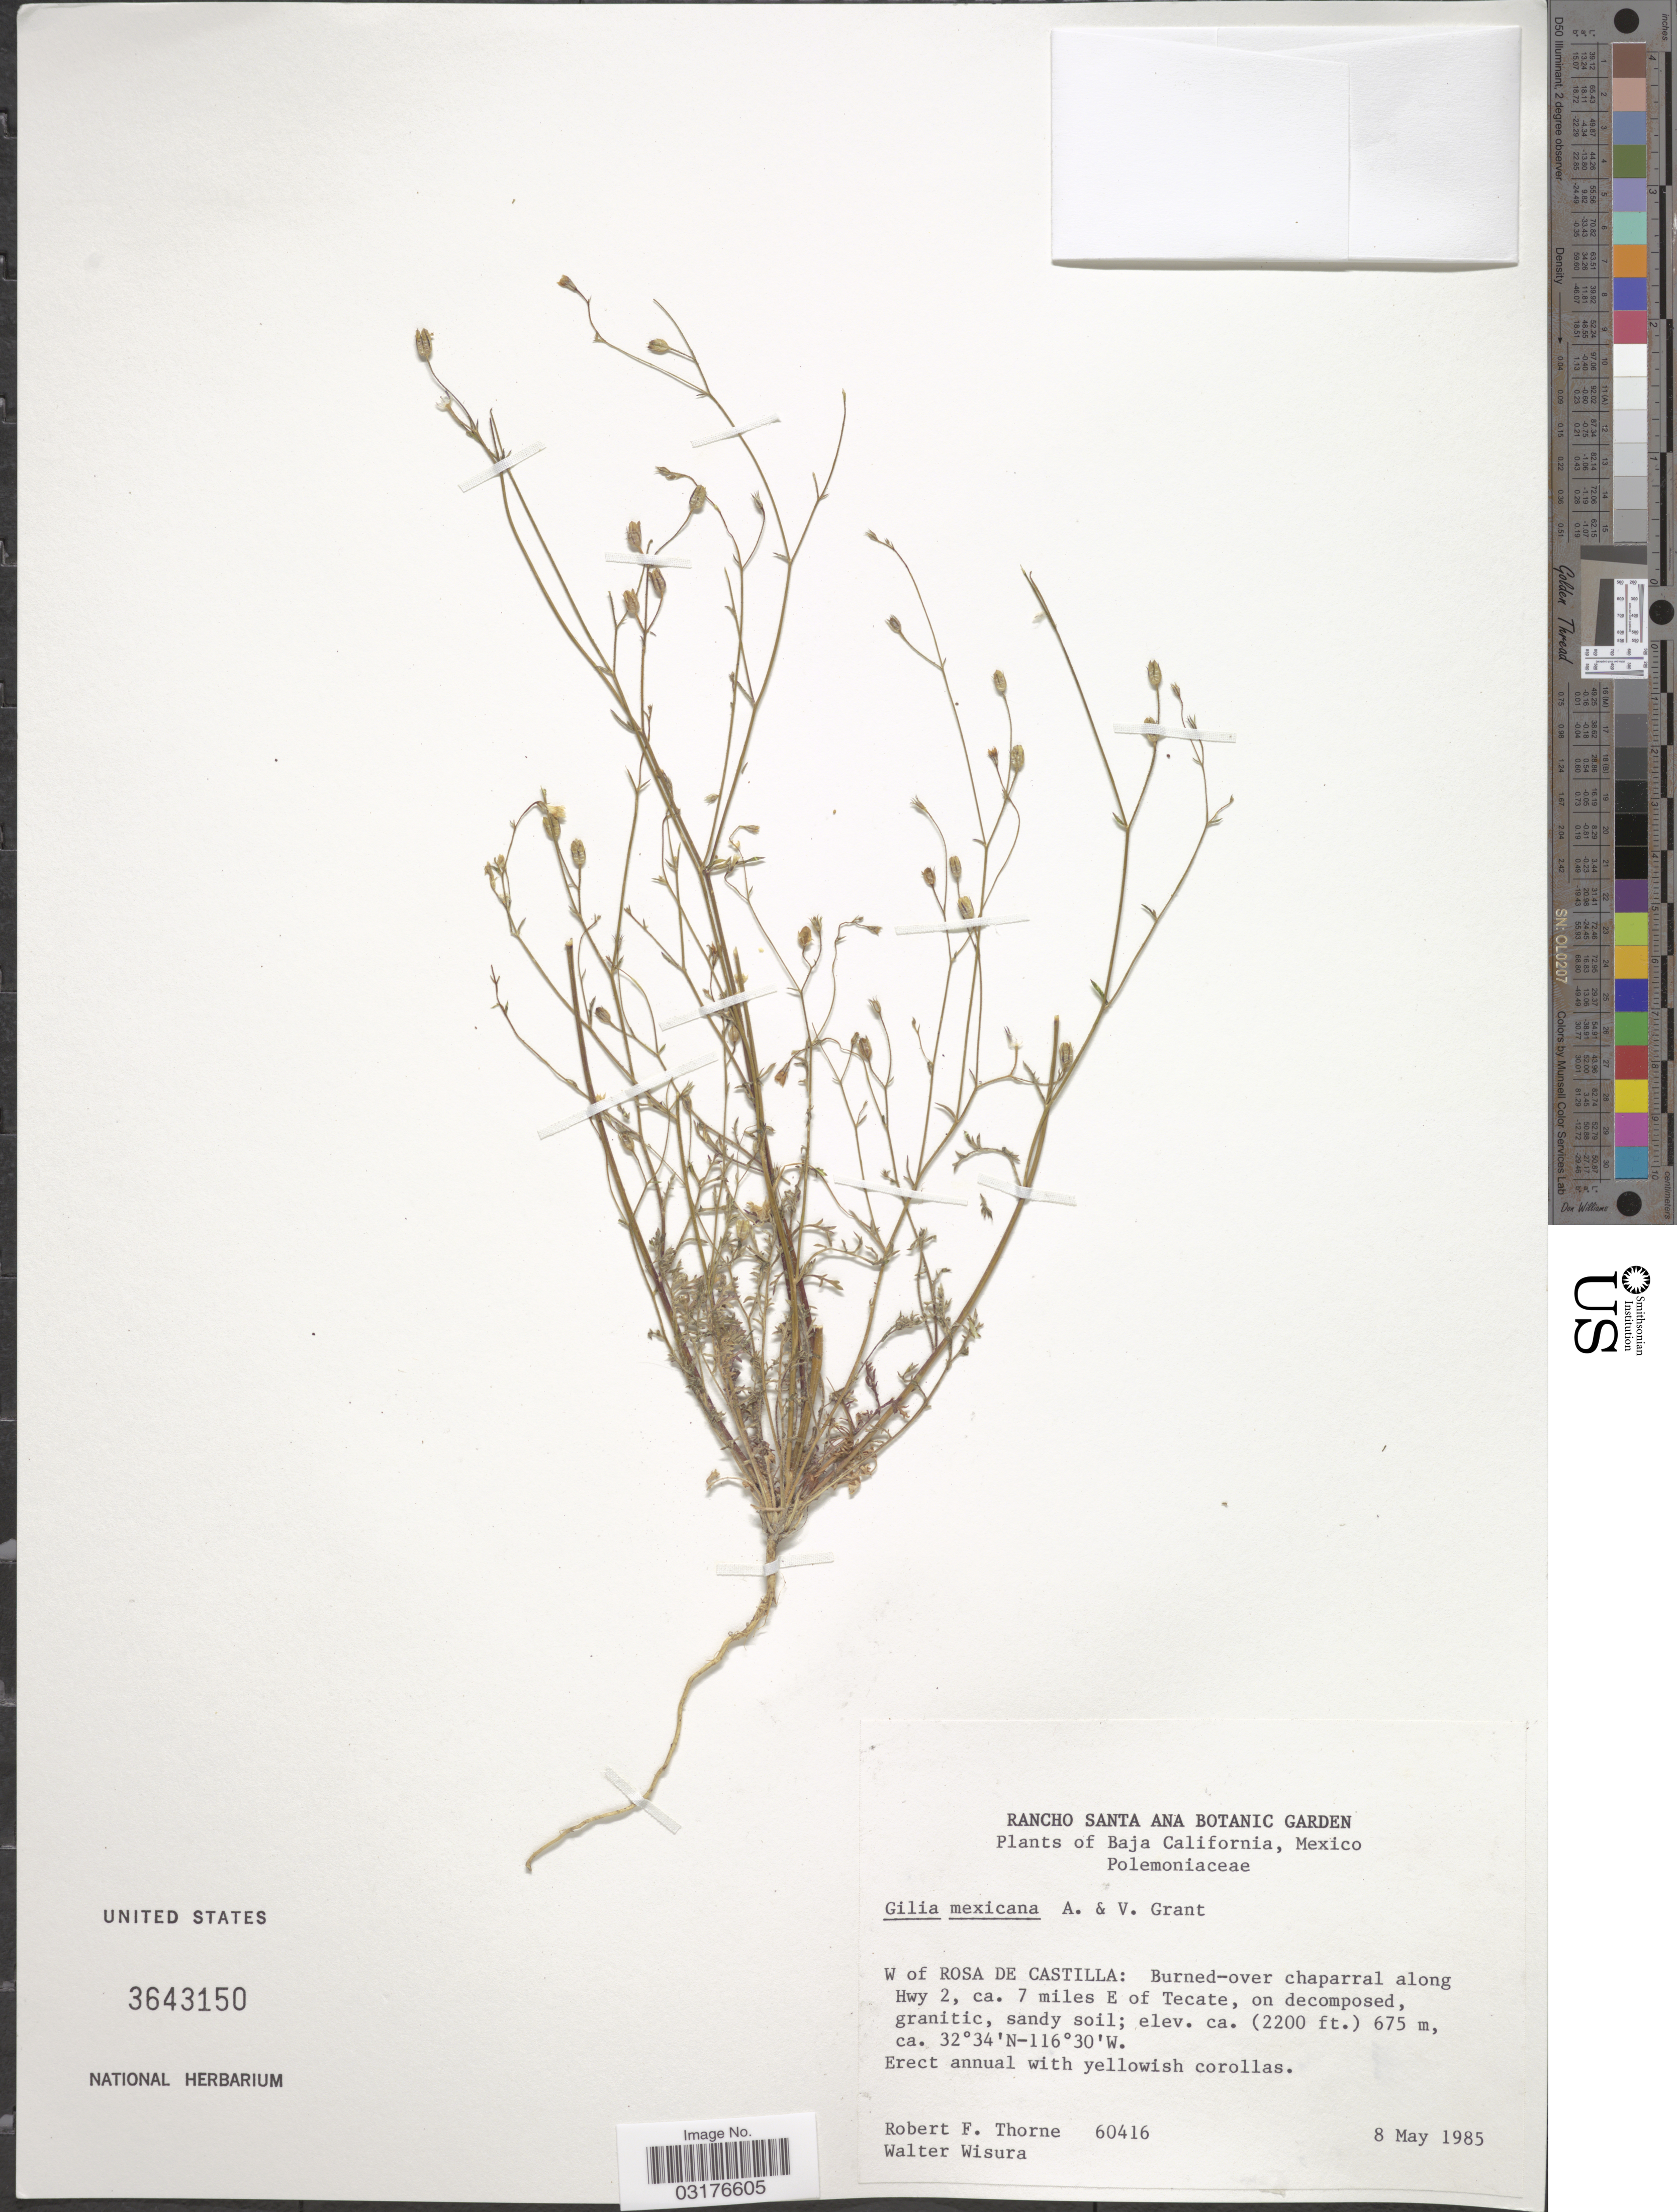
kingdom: Plantae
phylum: Tracheophyta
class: Magnoliopsida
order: Ericales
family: Polemoniaceae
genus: Gilia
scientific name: Gilia mexicana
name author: A.D. Grant & V.E. Grant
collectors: R. F. Thorne & W. Wisura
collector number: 60416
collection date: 1985-05-08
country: Mexico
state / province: Baja California Norte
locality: W of Rosa de Castilla: Burned-over chaparral along Hwy 2, ca. 7 miles E of Tecate.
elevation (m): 671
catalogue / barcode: US 3643150